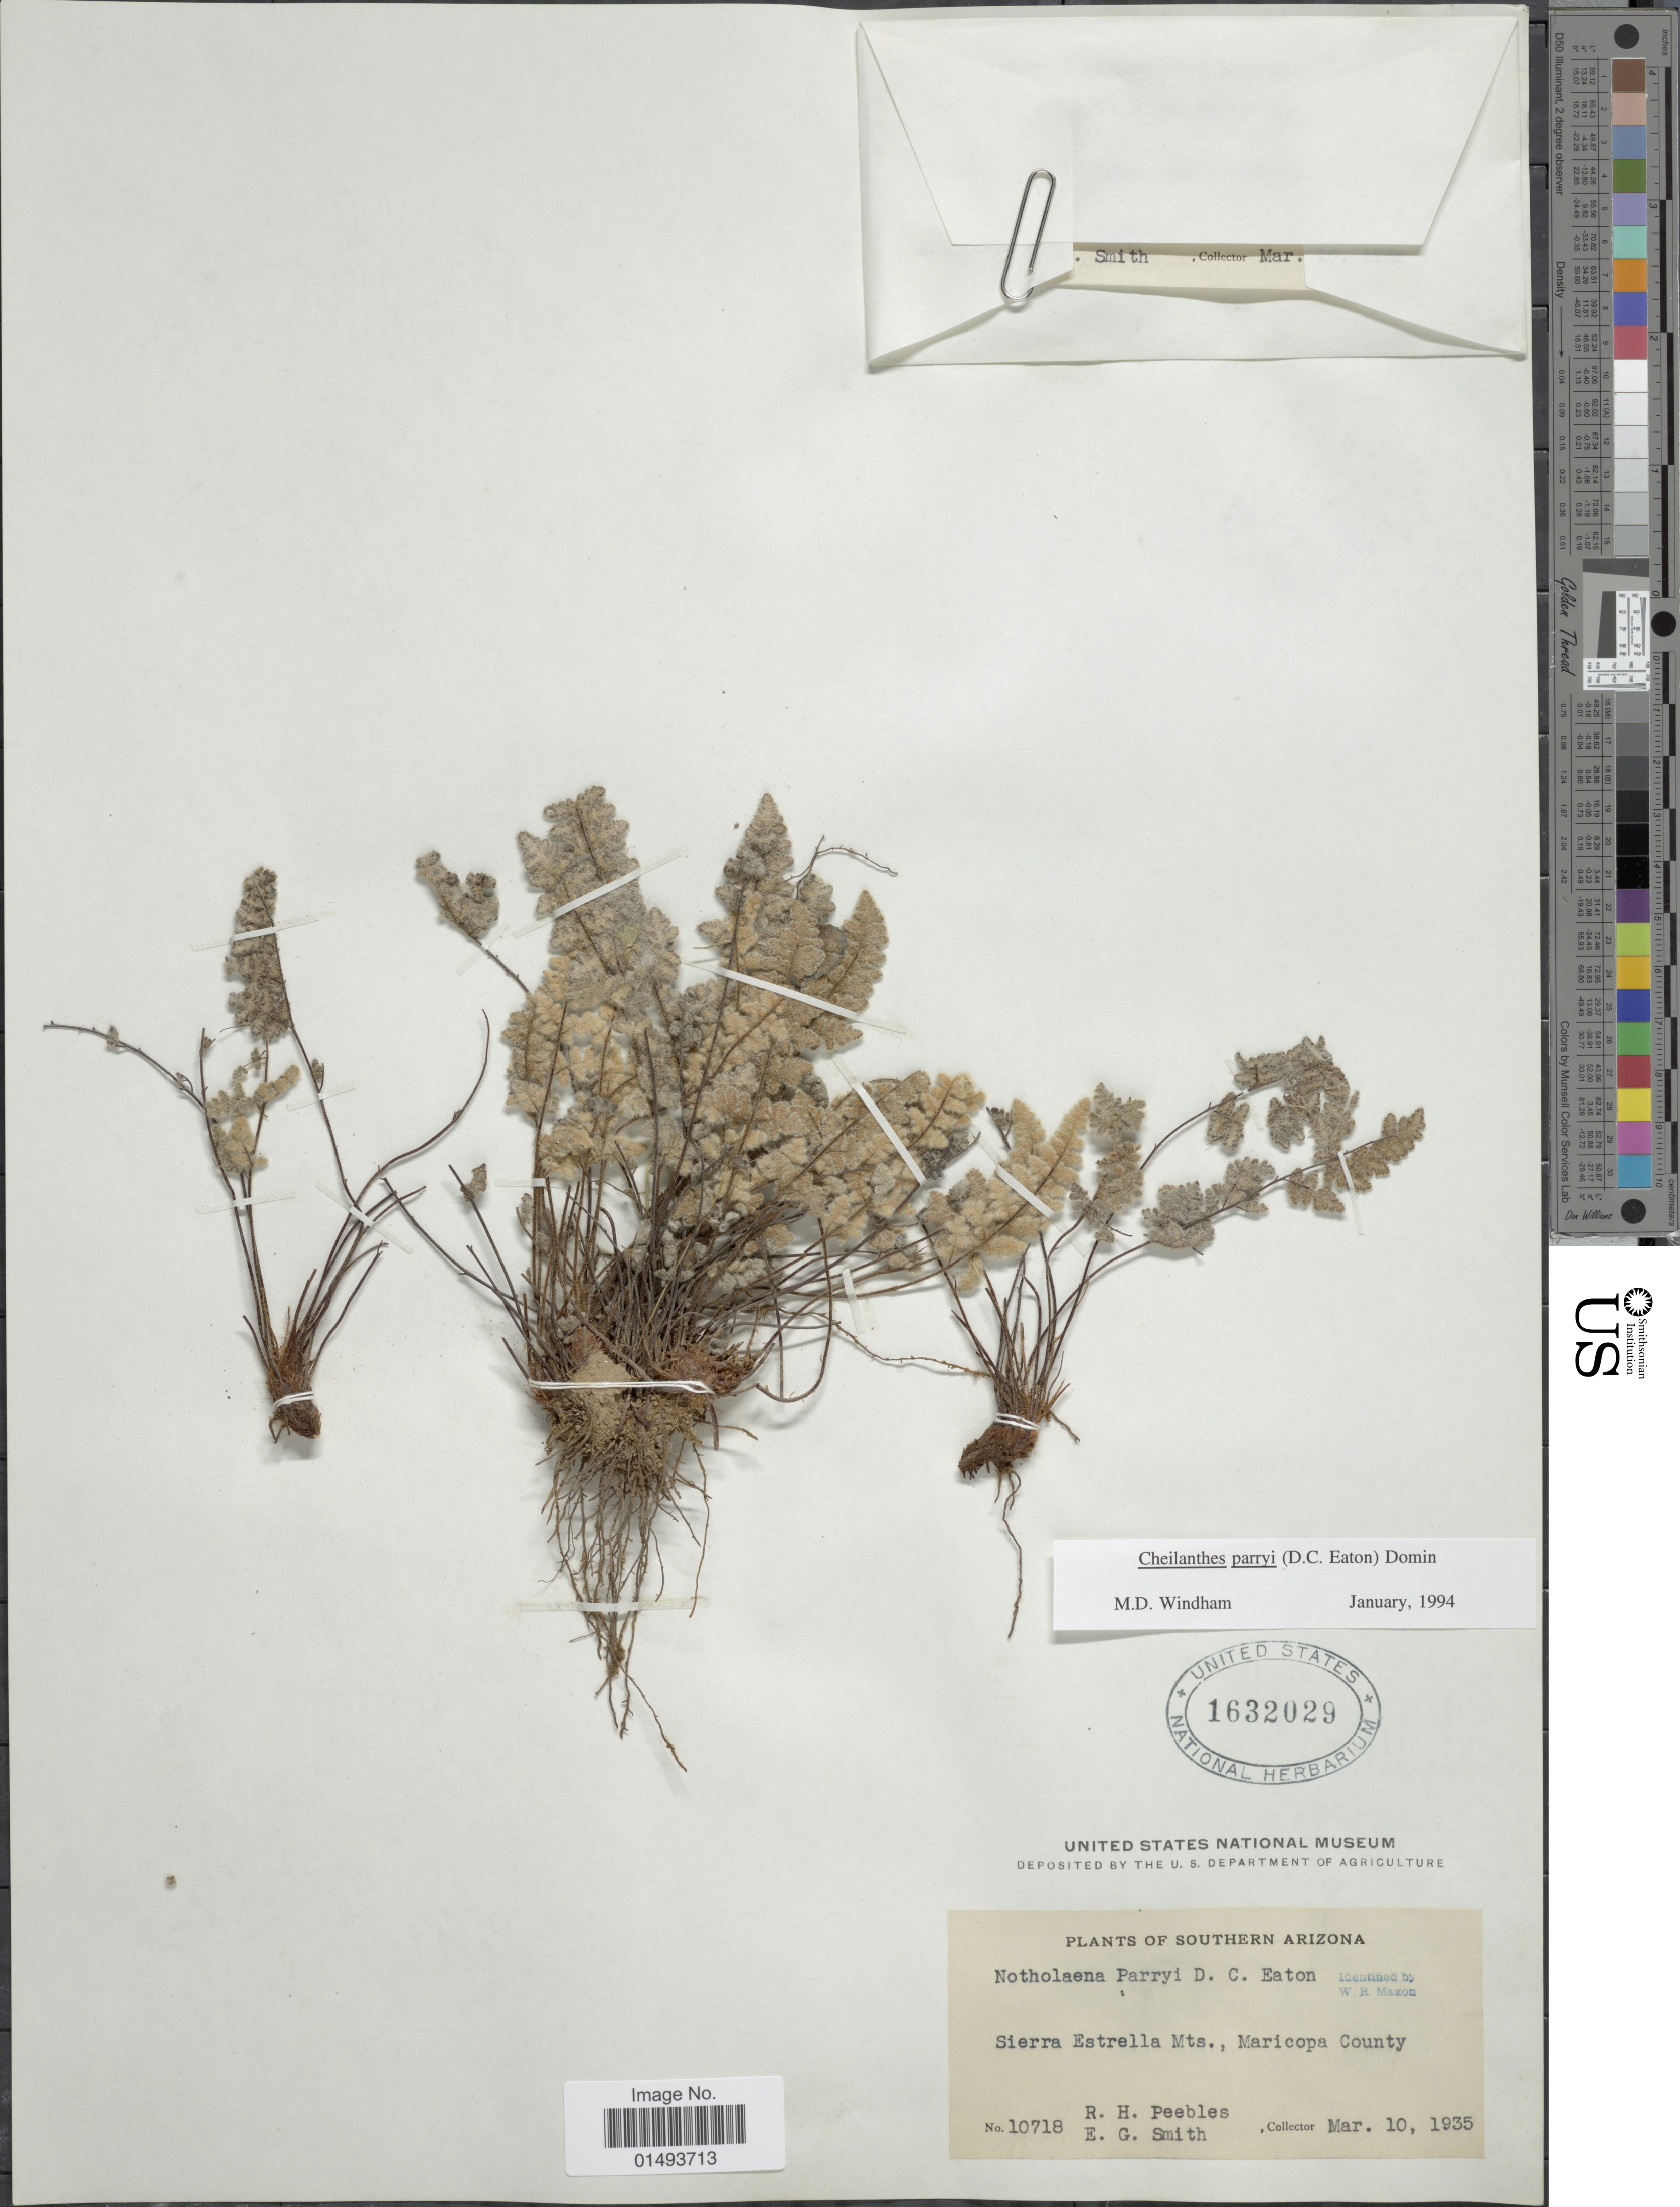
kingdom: Plantae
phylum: Tracheophyta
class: Polypodiopsida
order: Polypodiales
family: Pteridaceae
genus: Myriopteris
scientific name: Myriopteris parryi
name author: (D.C. Eaton) Grusz & Windham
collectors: R. H. Peebles & E. G. Smith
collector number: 10718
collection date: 1935-03-10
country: United States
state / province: Arizona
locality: Plants of Southern Arizona, Sierra Estrella Mts., Maricopa County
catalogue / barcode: US 1632029